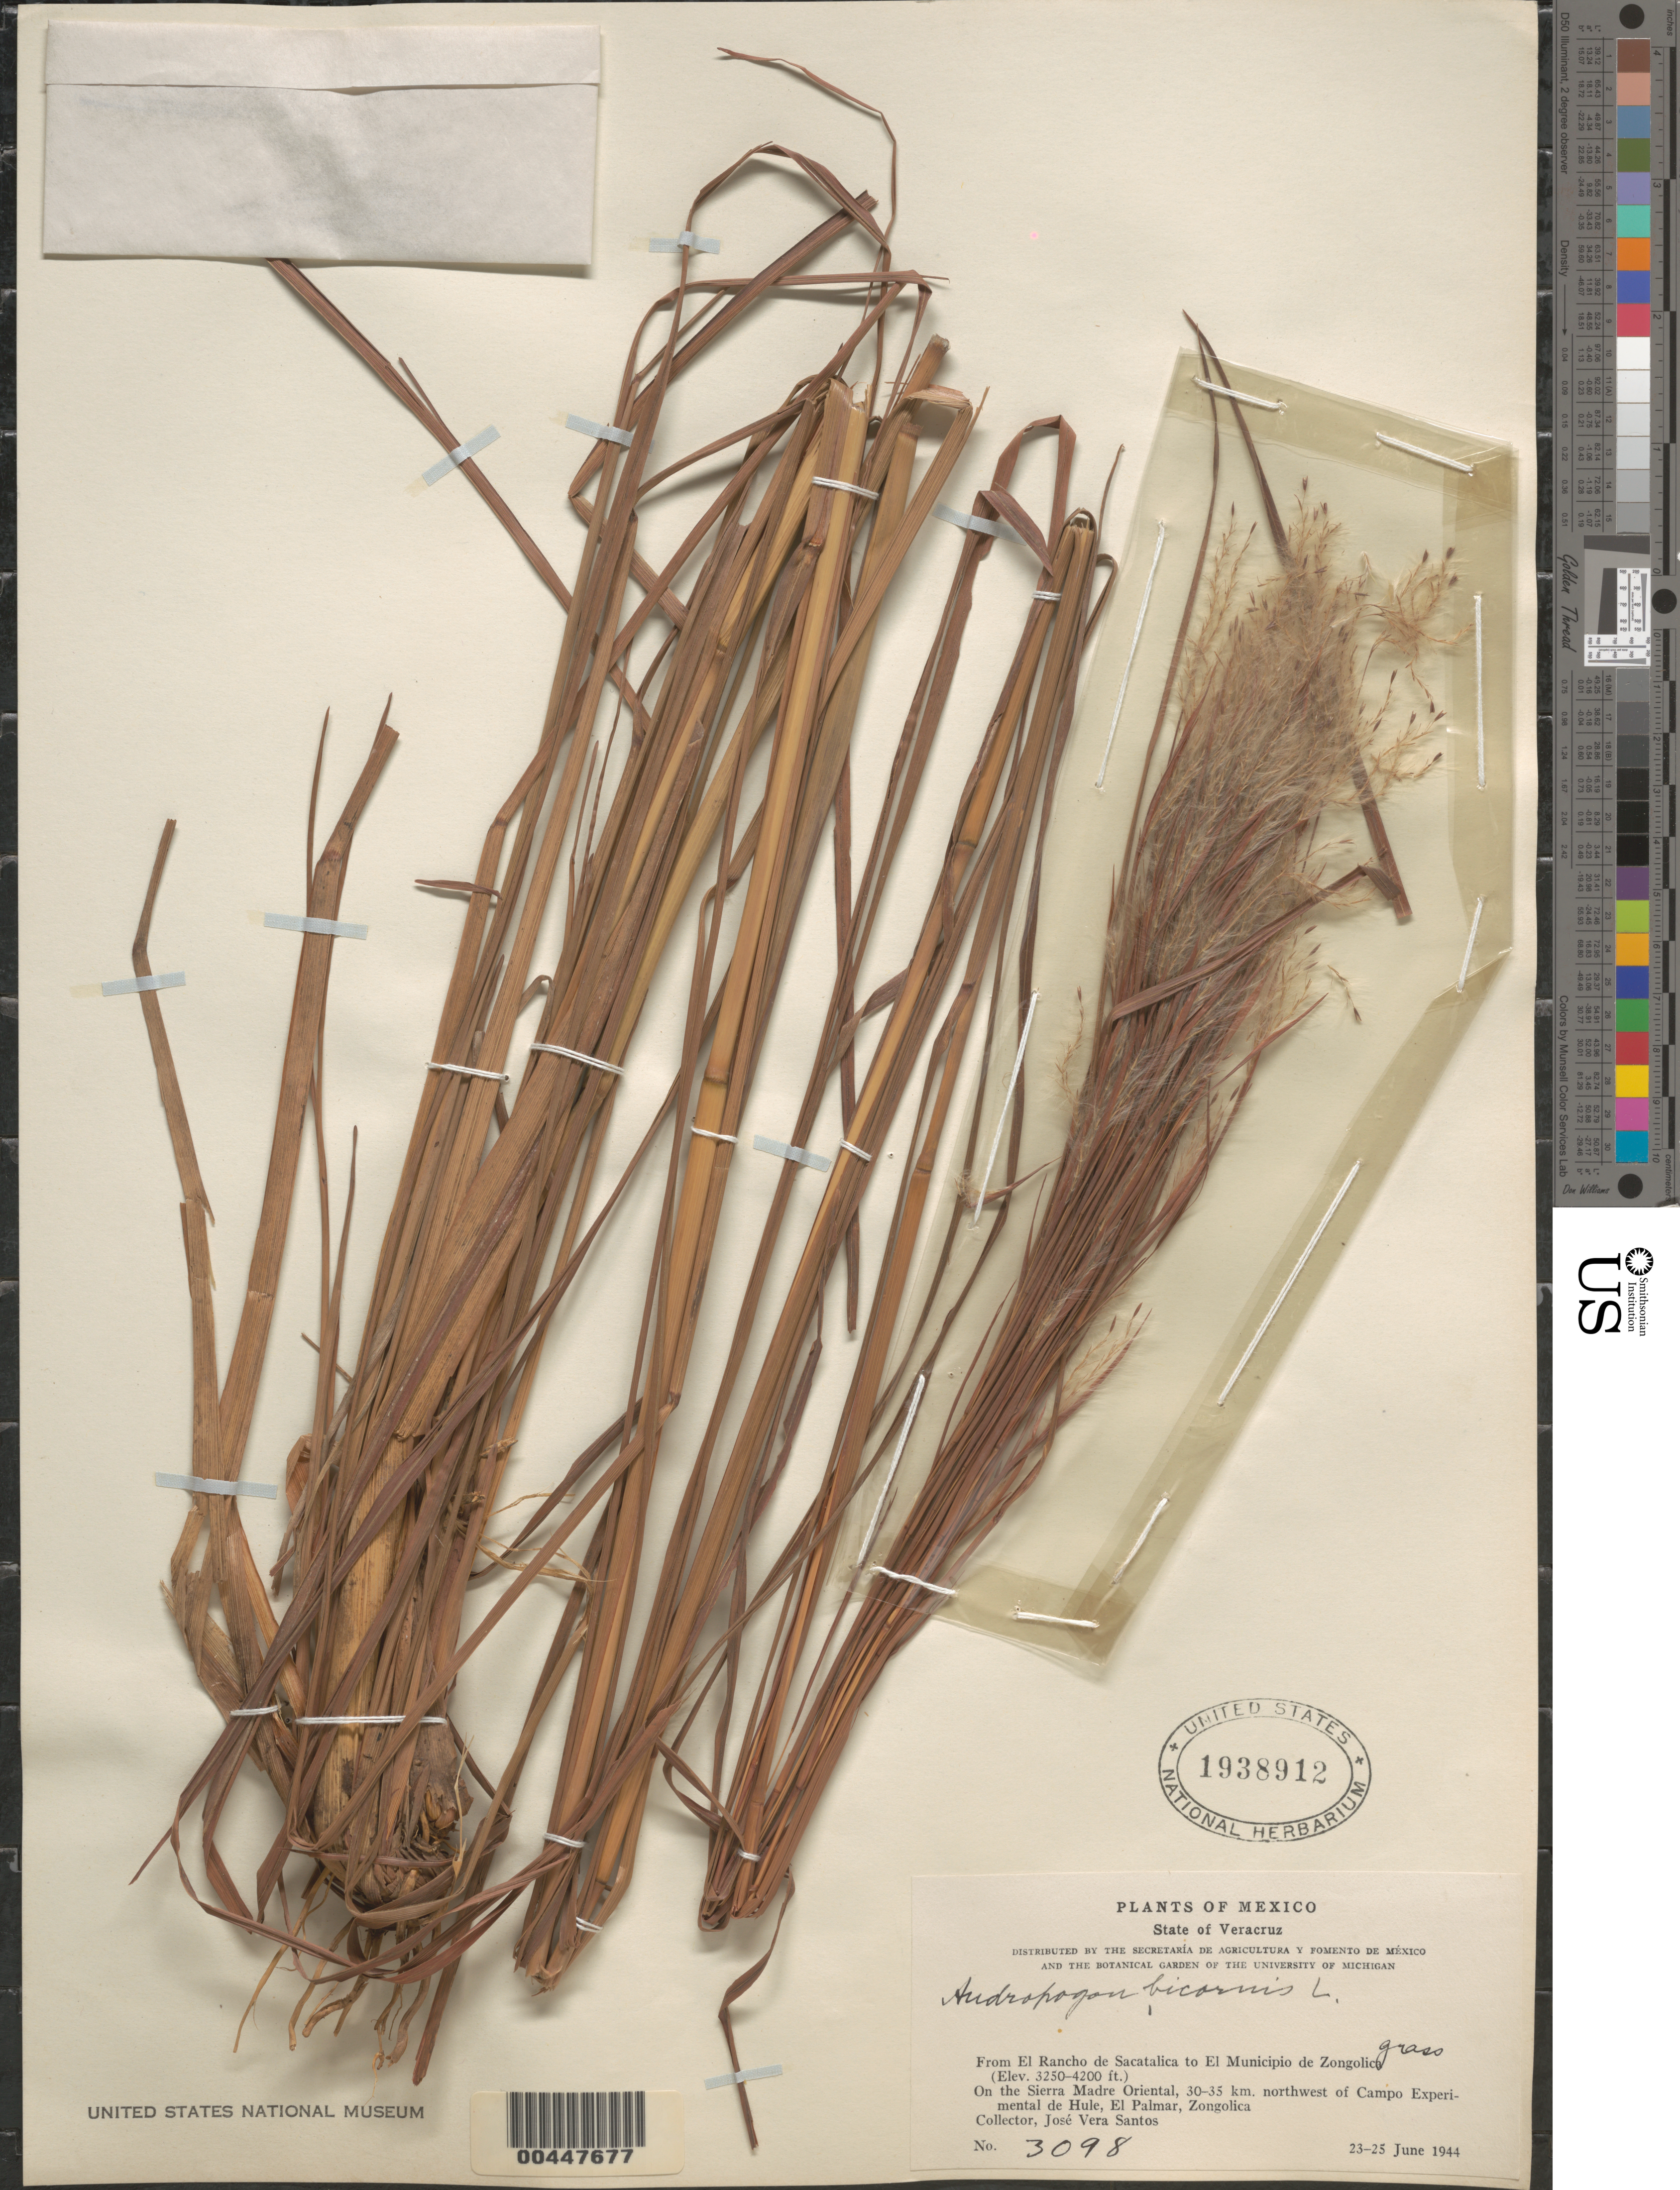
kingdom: Plantae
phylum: Tracheophyta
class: Liliopsida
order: Poales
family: Poaceae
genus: Andropogon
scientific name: Andropogon bicornis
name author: L.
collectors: J. V. Santos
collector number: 3098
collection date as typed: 23 Jun 1944 to 25 Jun 1944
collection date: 1944-06-23/1944-06-25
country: Mexico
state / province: Veracruz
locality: from El Rancho de Sacatalica to El Municipio de Zongolica, on the Sierra Madre Oriental, 30-35 km NW of Campo Experimental de...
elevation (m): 991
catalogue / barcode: US 1938912